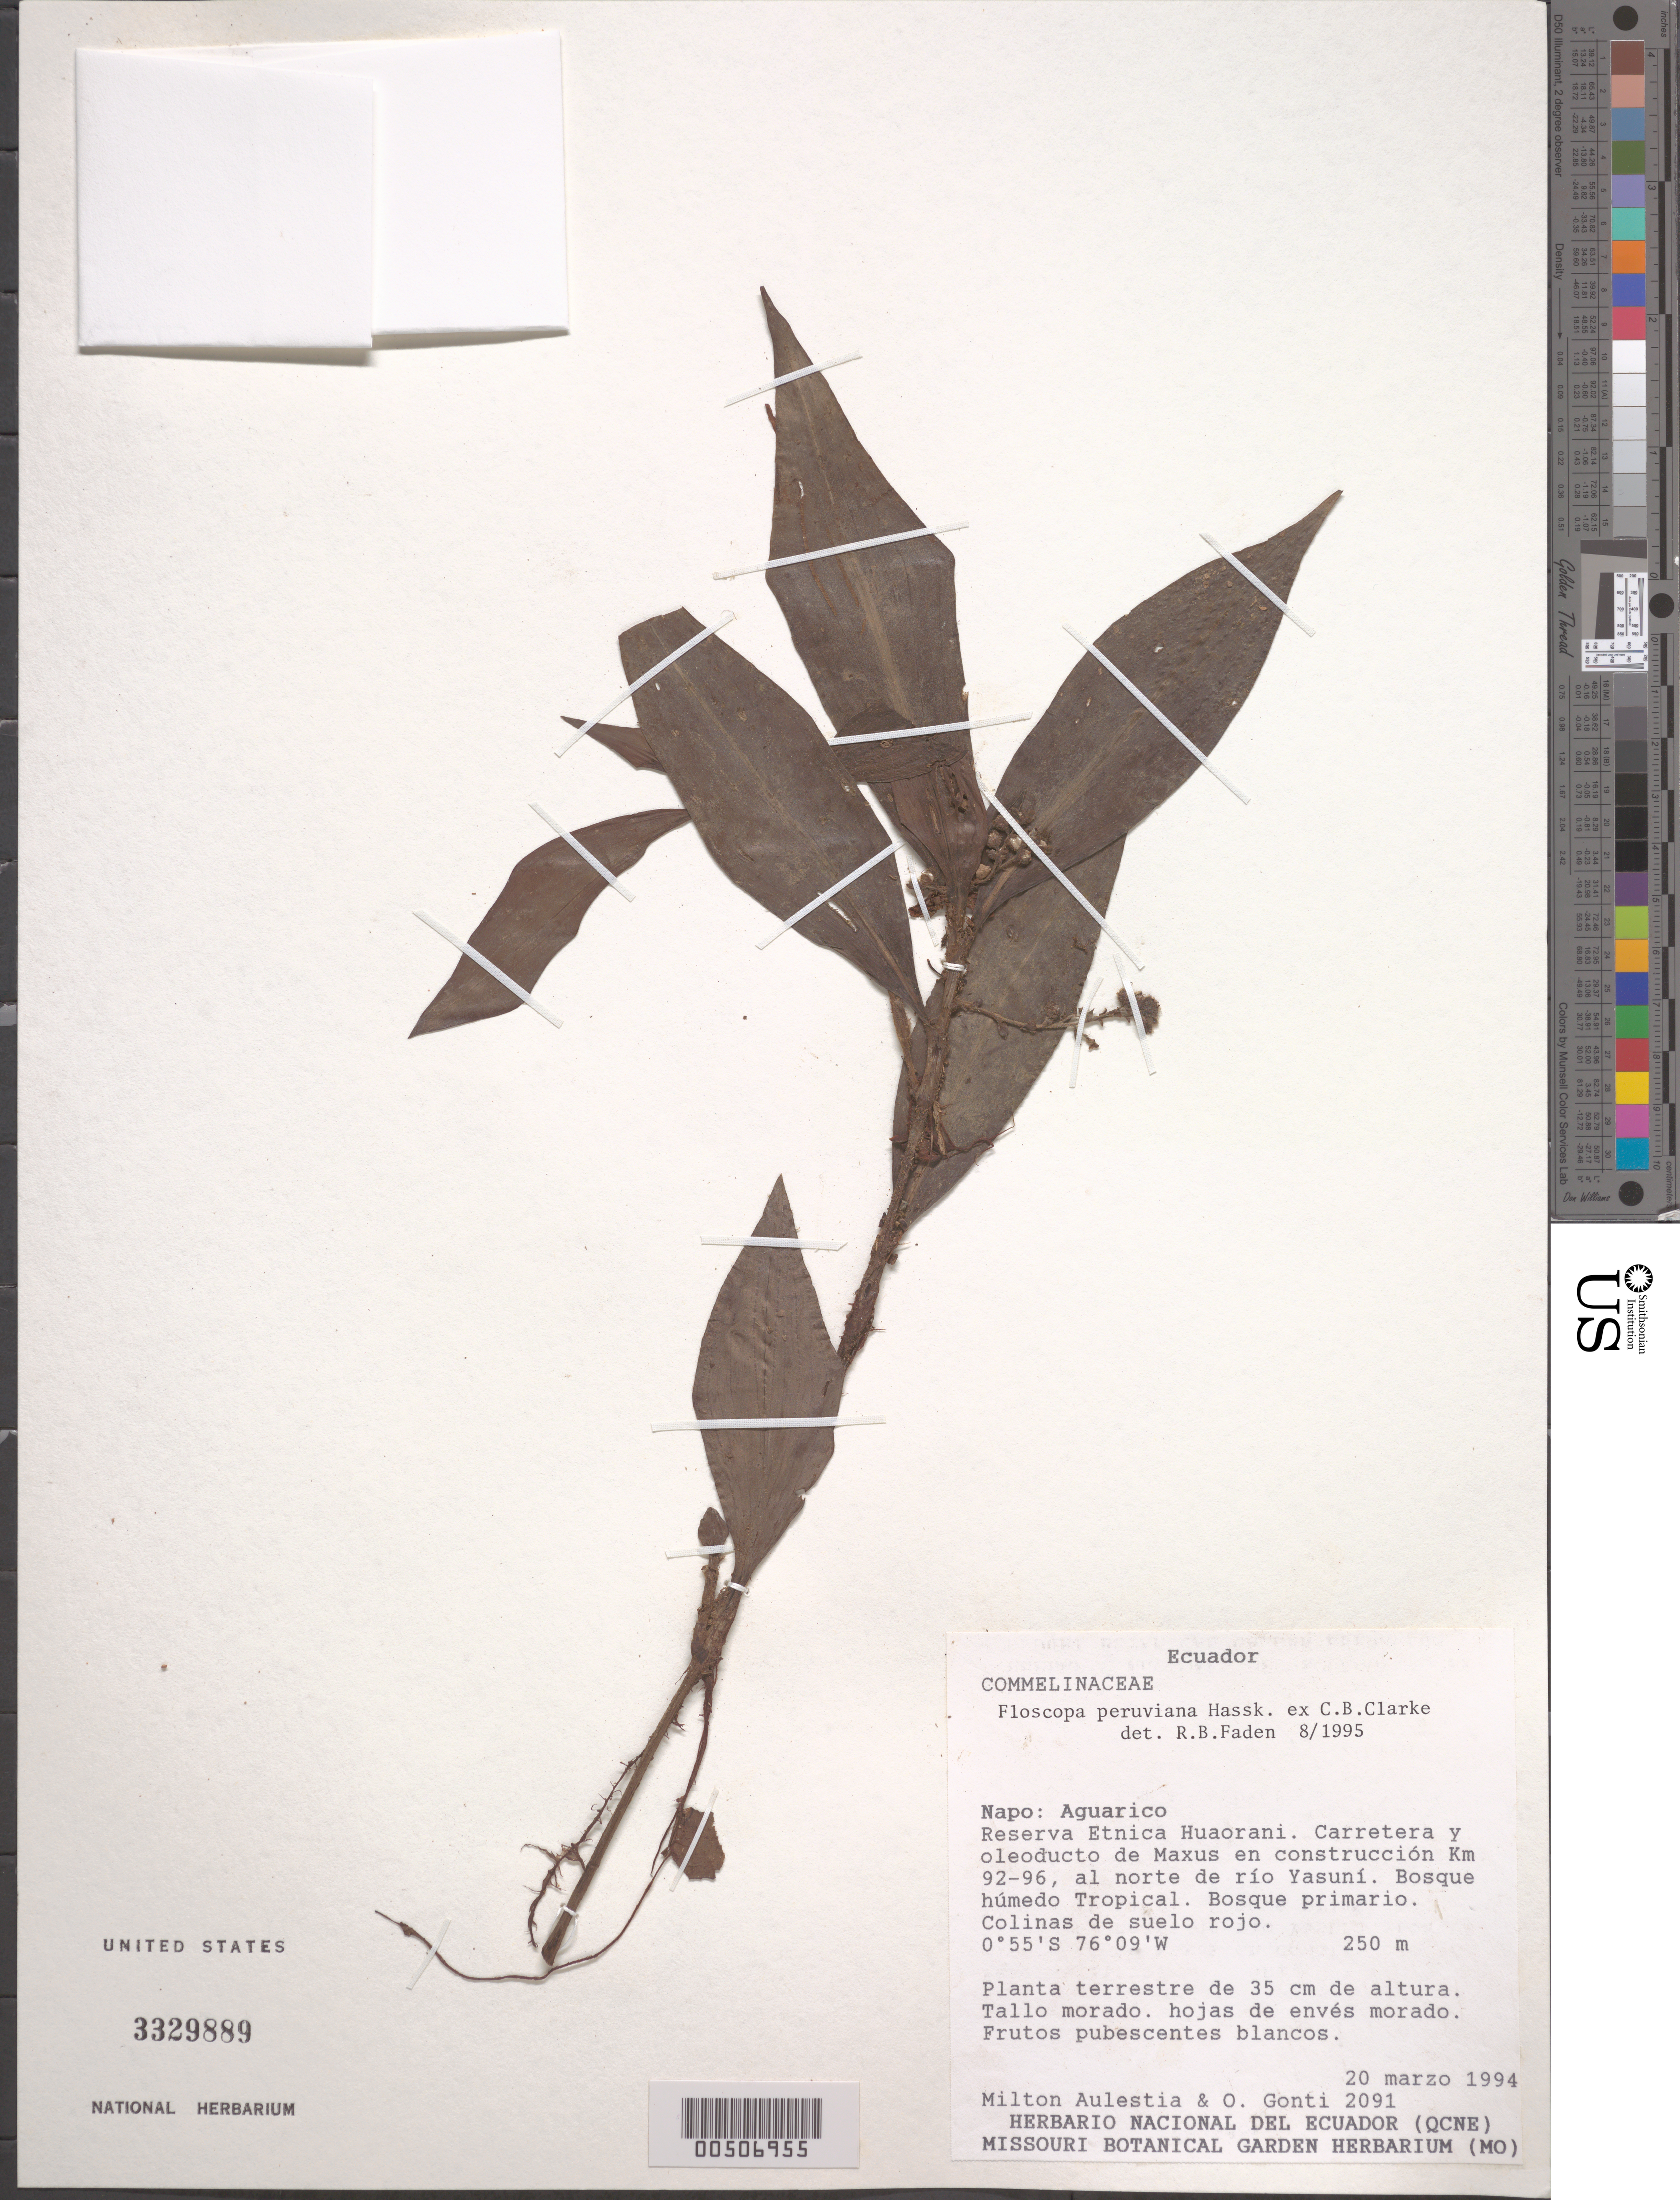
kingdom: Plantae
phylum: Tracheophyta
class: Liliopsida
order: Commelinales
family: Commelinaceae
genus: Floscopa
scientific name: Floscopa peruviana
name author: Hassk. ex C.B. Clarke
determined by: Faden, Robert B., (US), Smithsonian Institution - National Museum of Natural History (UNITED STATES)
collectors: M. Aulestia & O. Gonti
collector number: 2091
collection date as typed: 20 Mar 1994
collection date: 1994-03-20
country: Ecuador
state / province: Napo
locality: AguaRico, etnica huaorani Reserve.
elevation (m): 250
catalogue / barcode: US 3329889